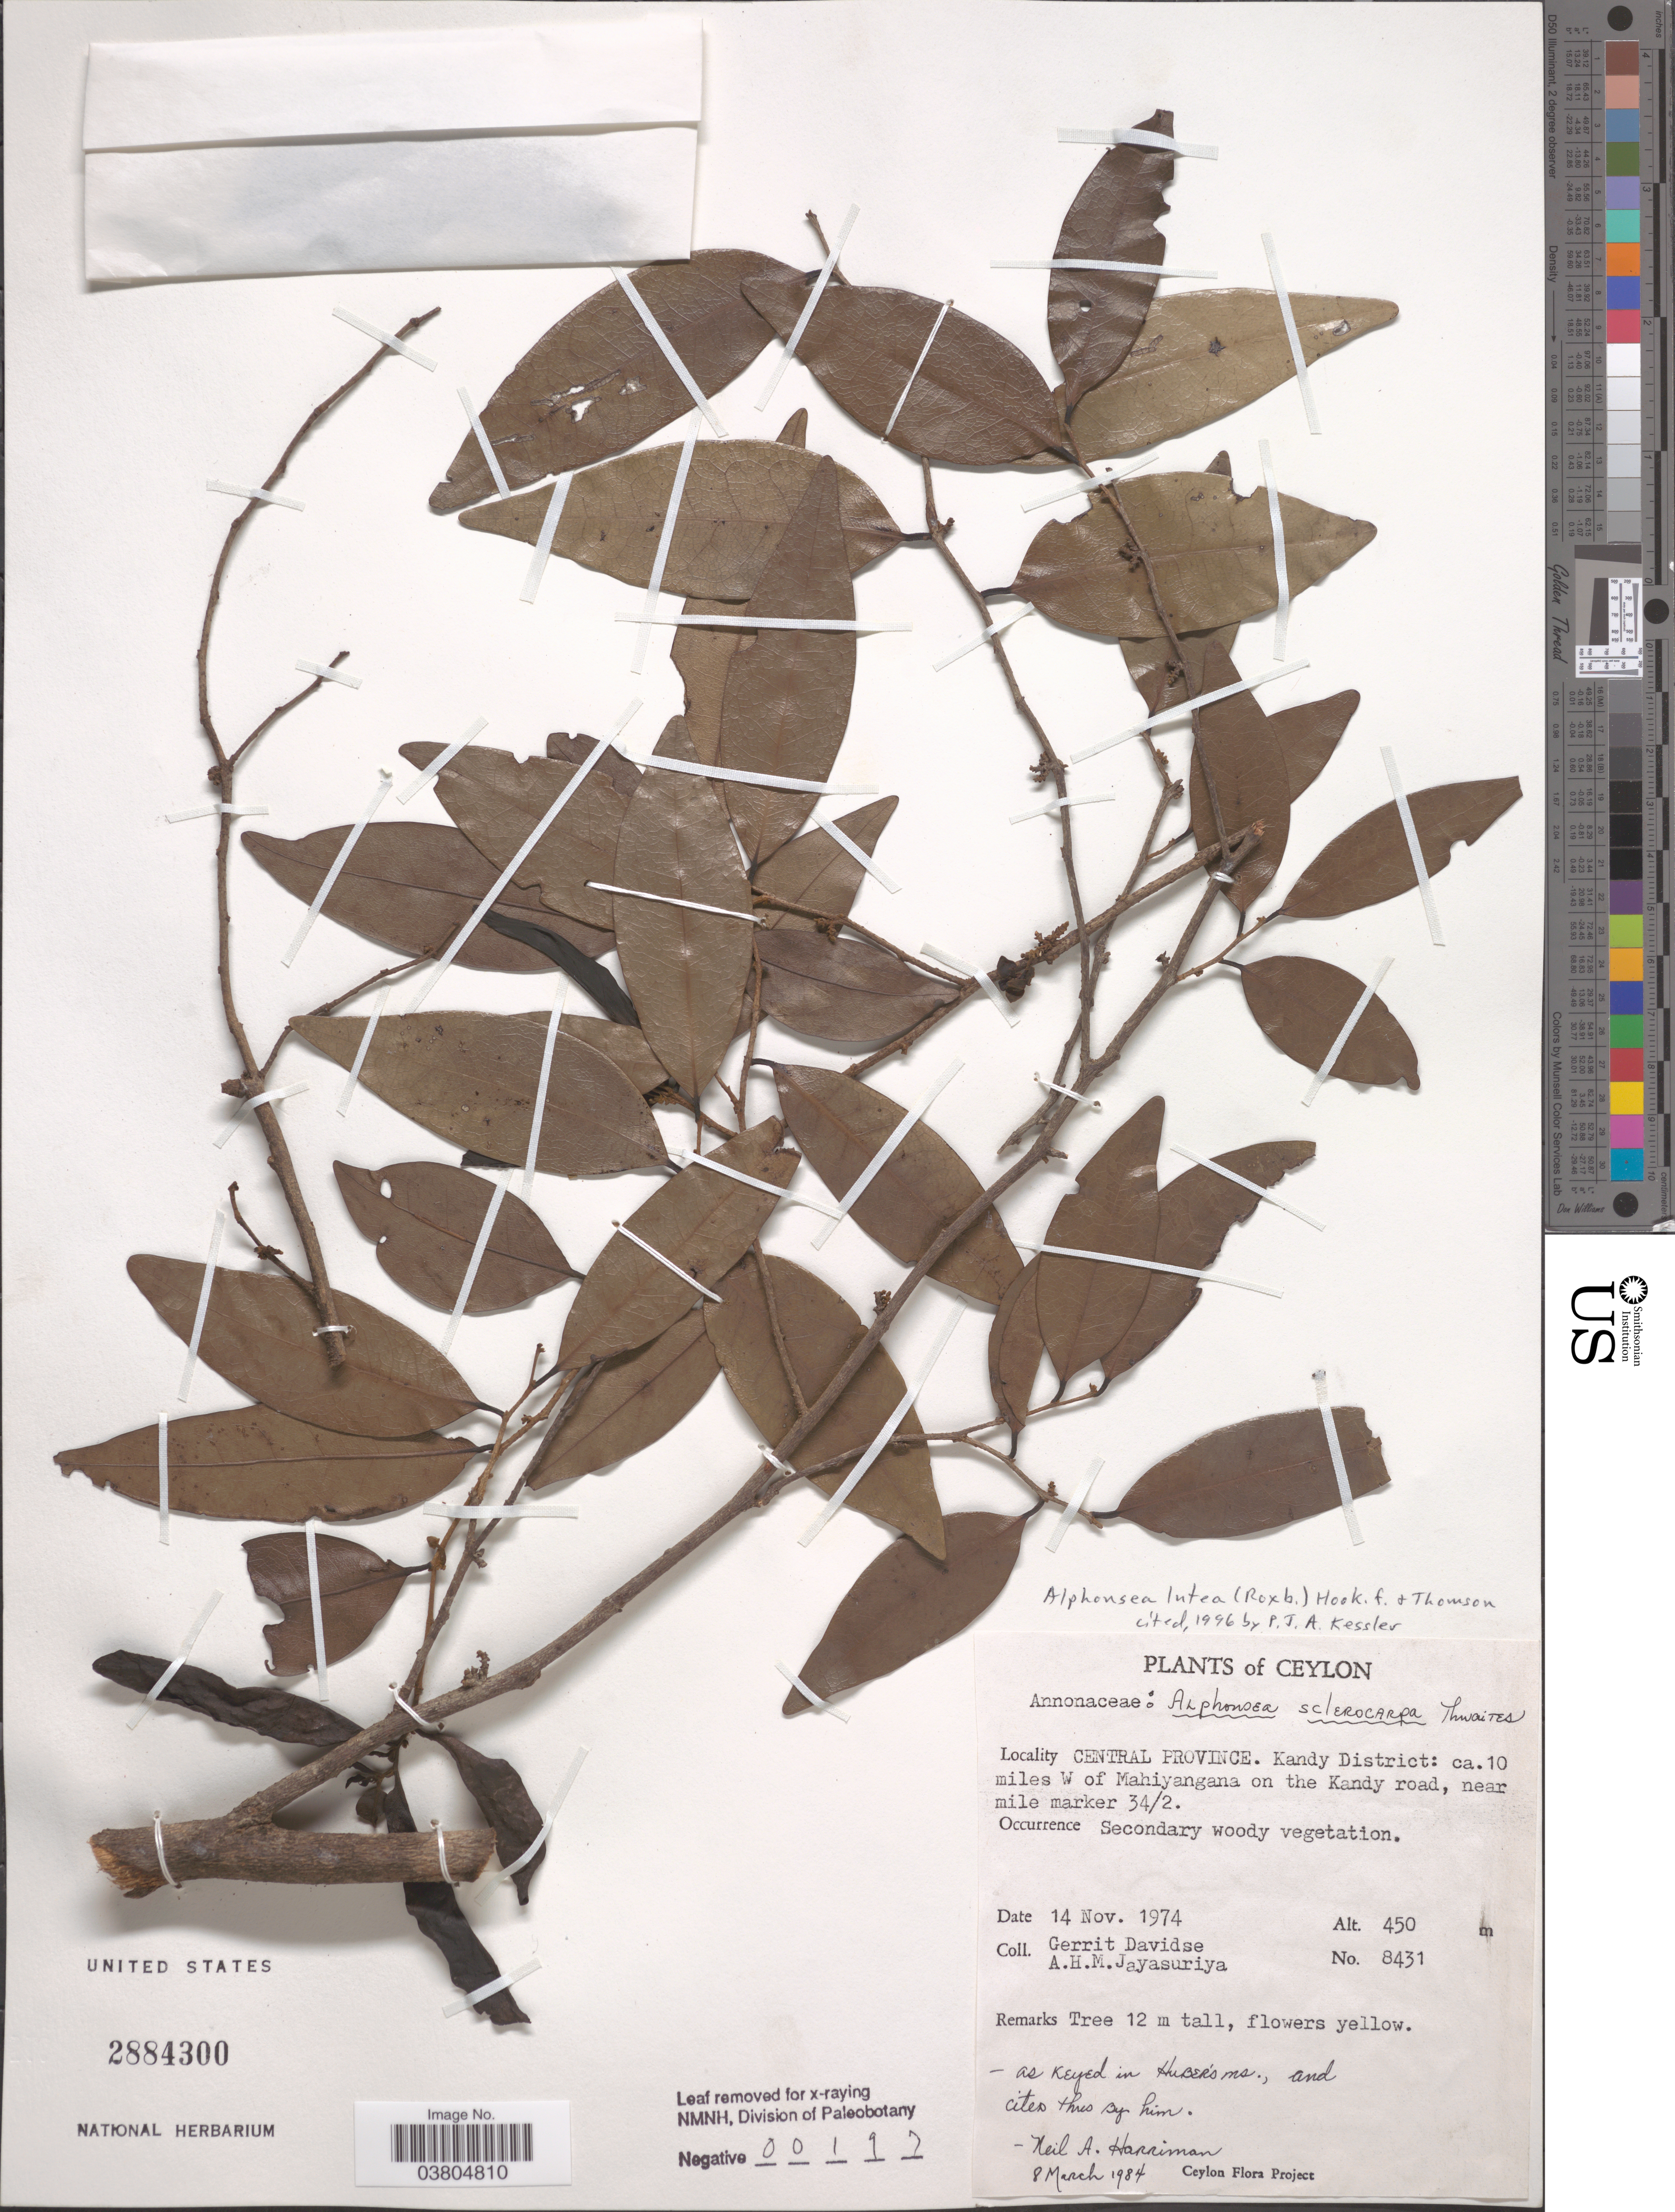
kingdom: Plantae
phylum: Tracheophyta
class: Magnoliopsida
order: Magnoliales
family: Annonaceae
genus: Alphonsea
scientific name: Alphonsea lutea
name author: (Roxb.) Hook. f. ex Thomson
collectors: G. Davidse & A. H. Jayasuriya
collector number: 8431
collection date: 1974-11-14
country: Sri Lanka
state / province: Central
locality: Ceylon. Kandy District: ca.10 miles W of Mahiyangana on the Kandy road, near mile marker 34/2.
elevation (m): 450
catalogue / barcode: US 2884300